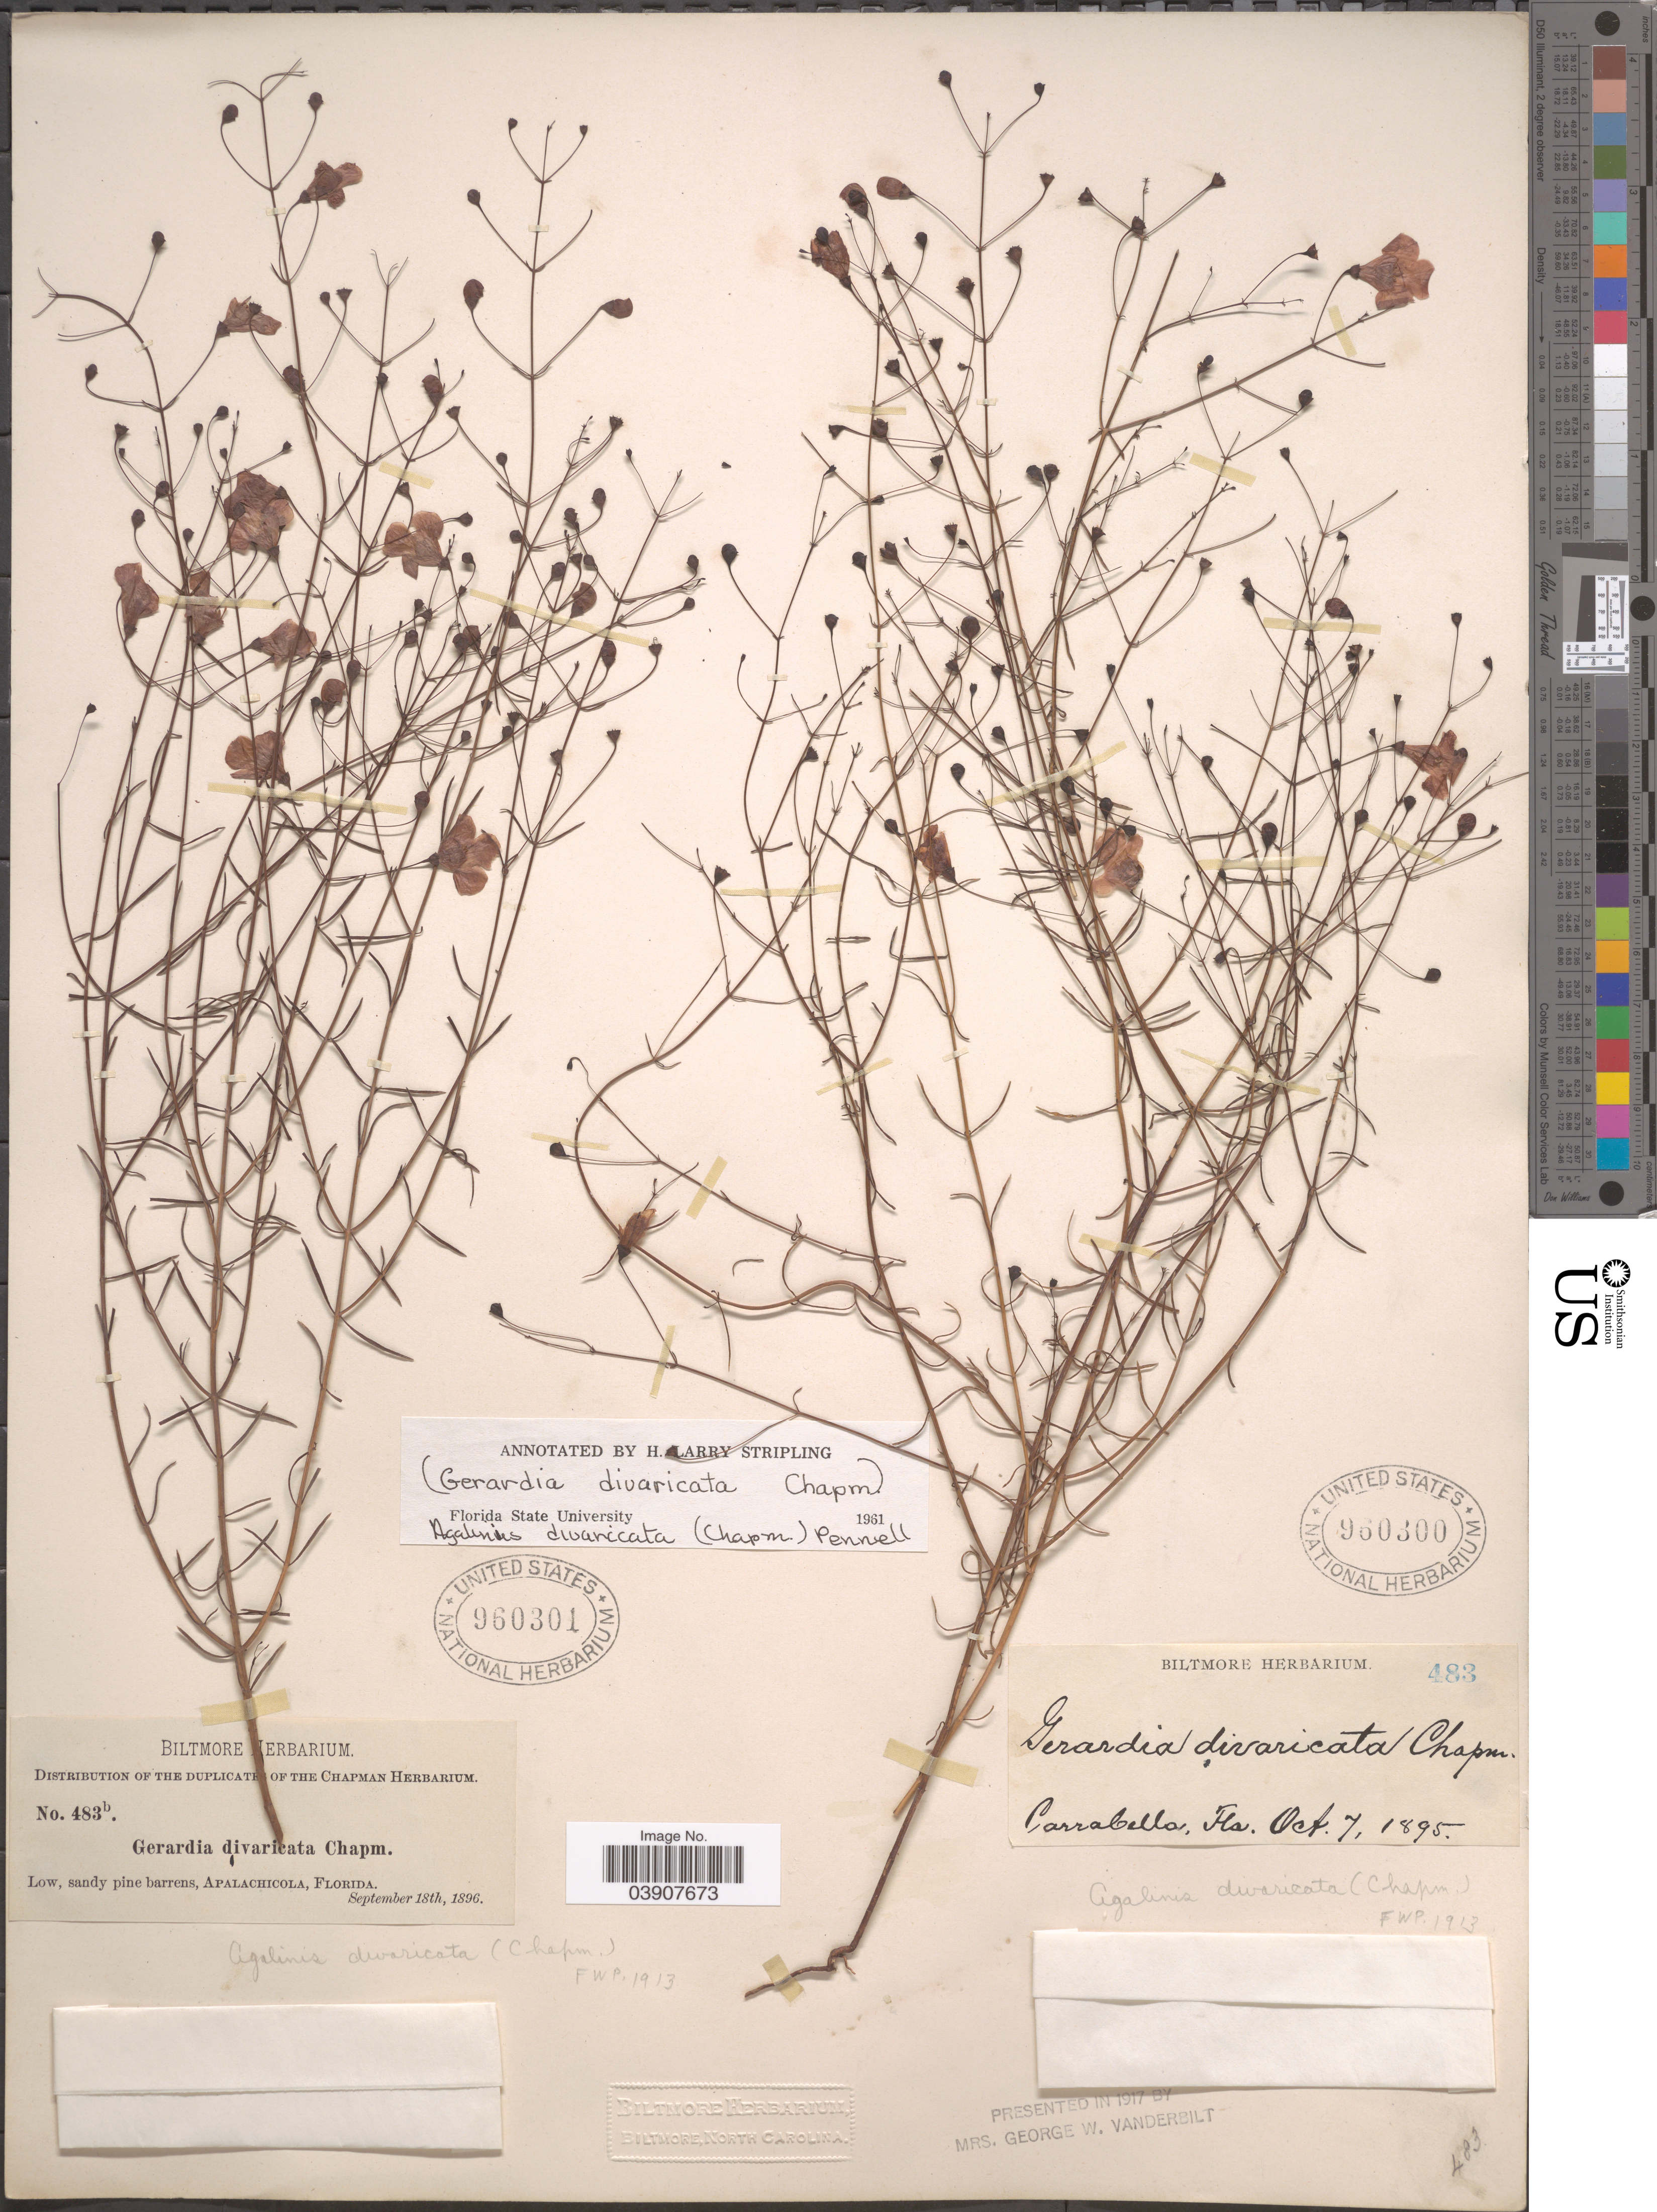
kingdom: Plantae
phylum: Tracheophyta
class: Magnoliopsida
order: Lamiales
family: Orobanchaceae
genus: Agalinis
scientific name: Agalinis divaricata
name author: (Chapm.) Pennell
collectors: ex herb. Biltmore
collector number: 483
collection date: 1895-10-07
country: United States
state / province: Florida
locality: Carrabella.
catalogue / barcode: US 960300-2